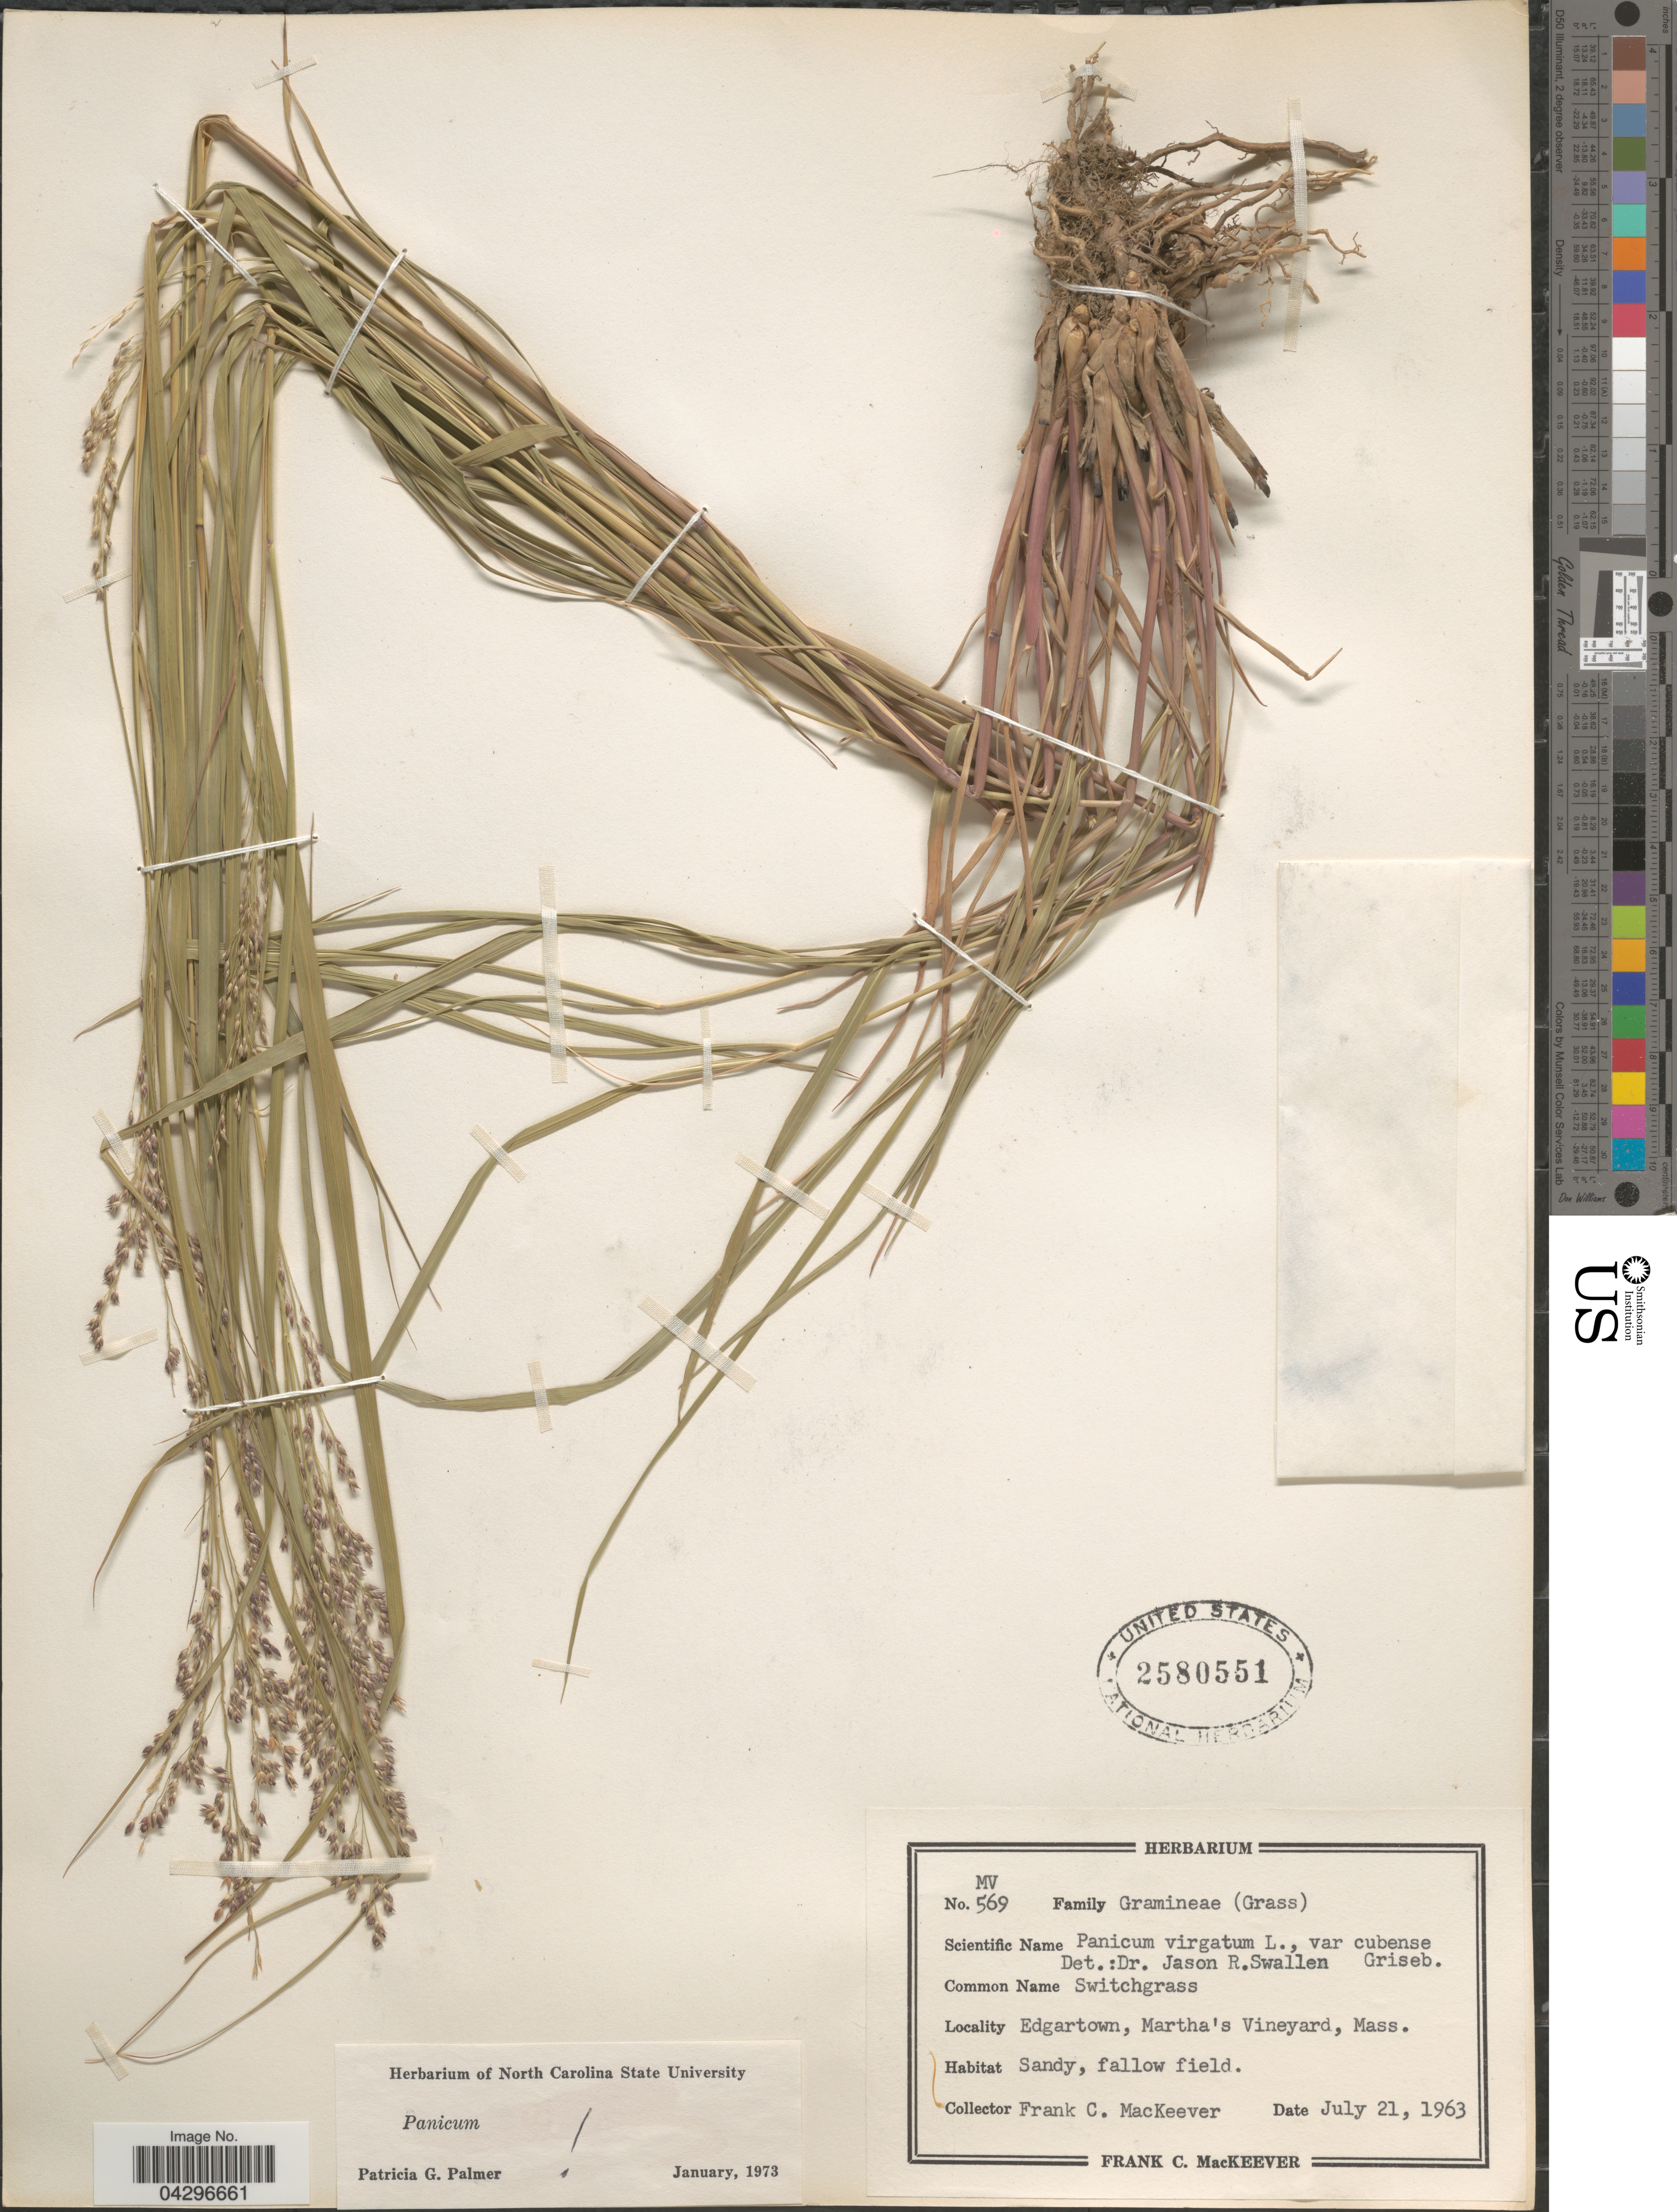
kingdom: Plantae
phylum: Tracheophyta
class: Liliopsida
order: Poales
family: Poaceae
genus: Panicum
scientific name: Panicum virgatum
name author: L.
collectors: F. C. MacKeever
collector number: MV569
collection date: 1963-07-21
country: United States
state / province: Massachusetts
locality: Edgartown, Martha's Vineyard.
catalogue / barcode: US 2580551